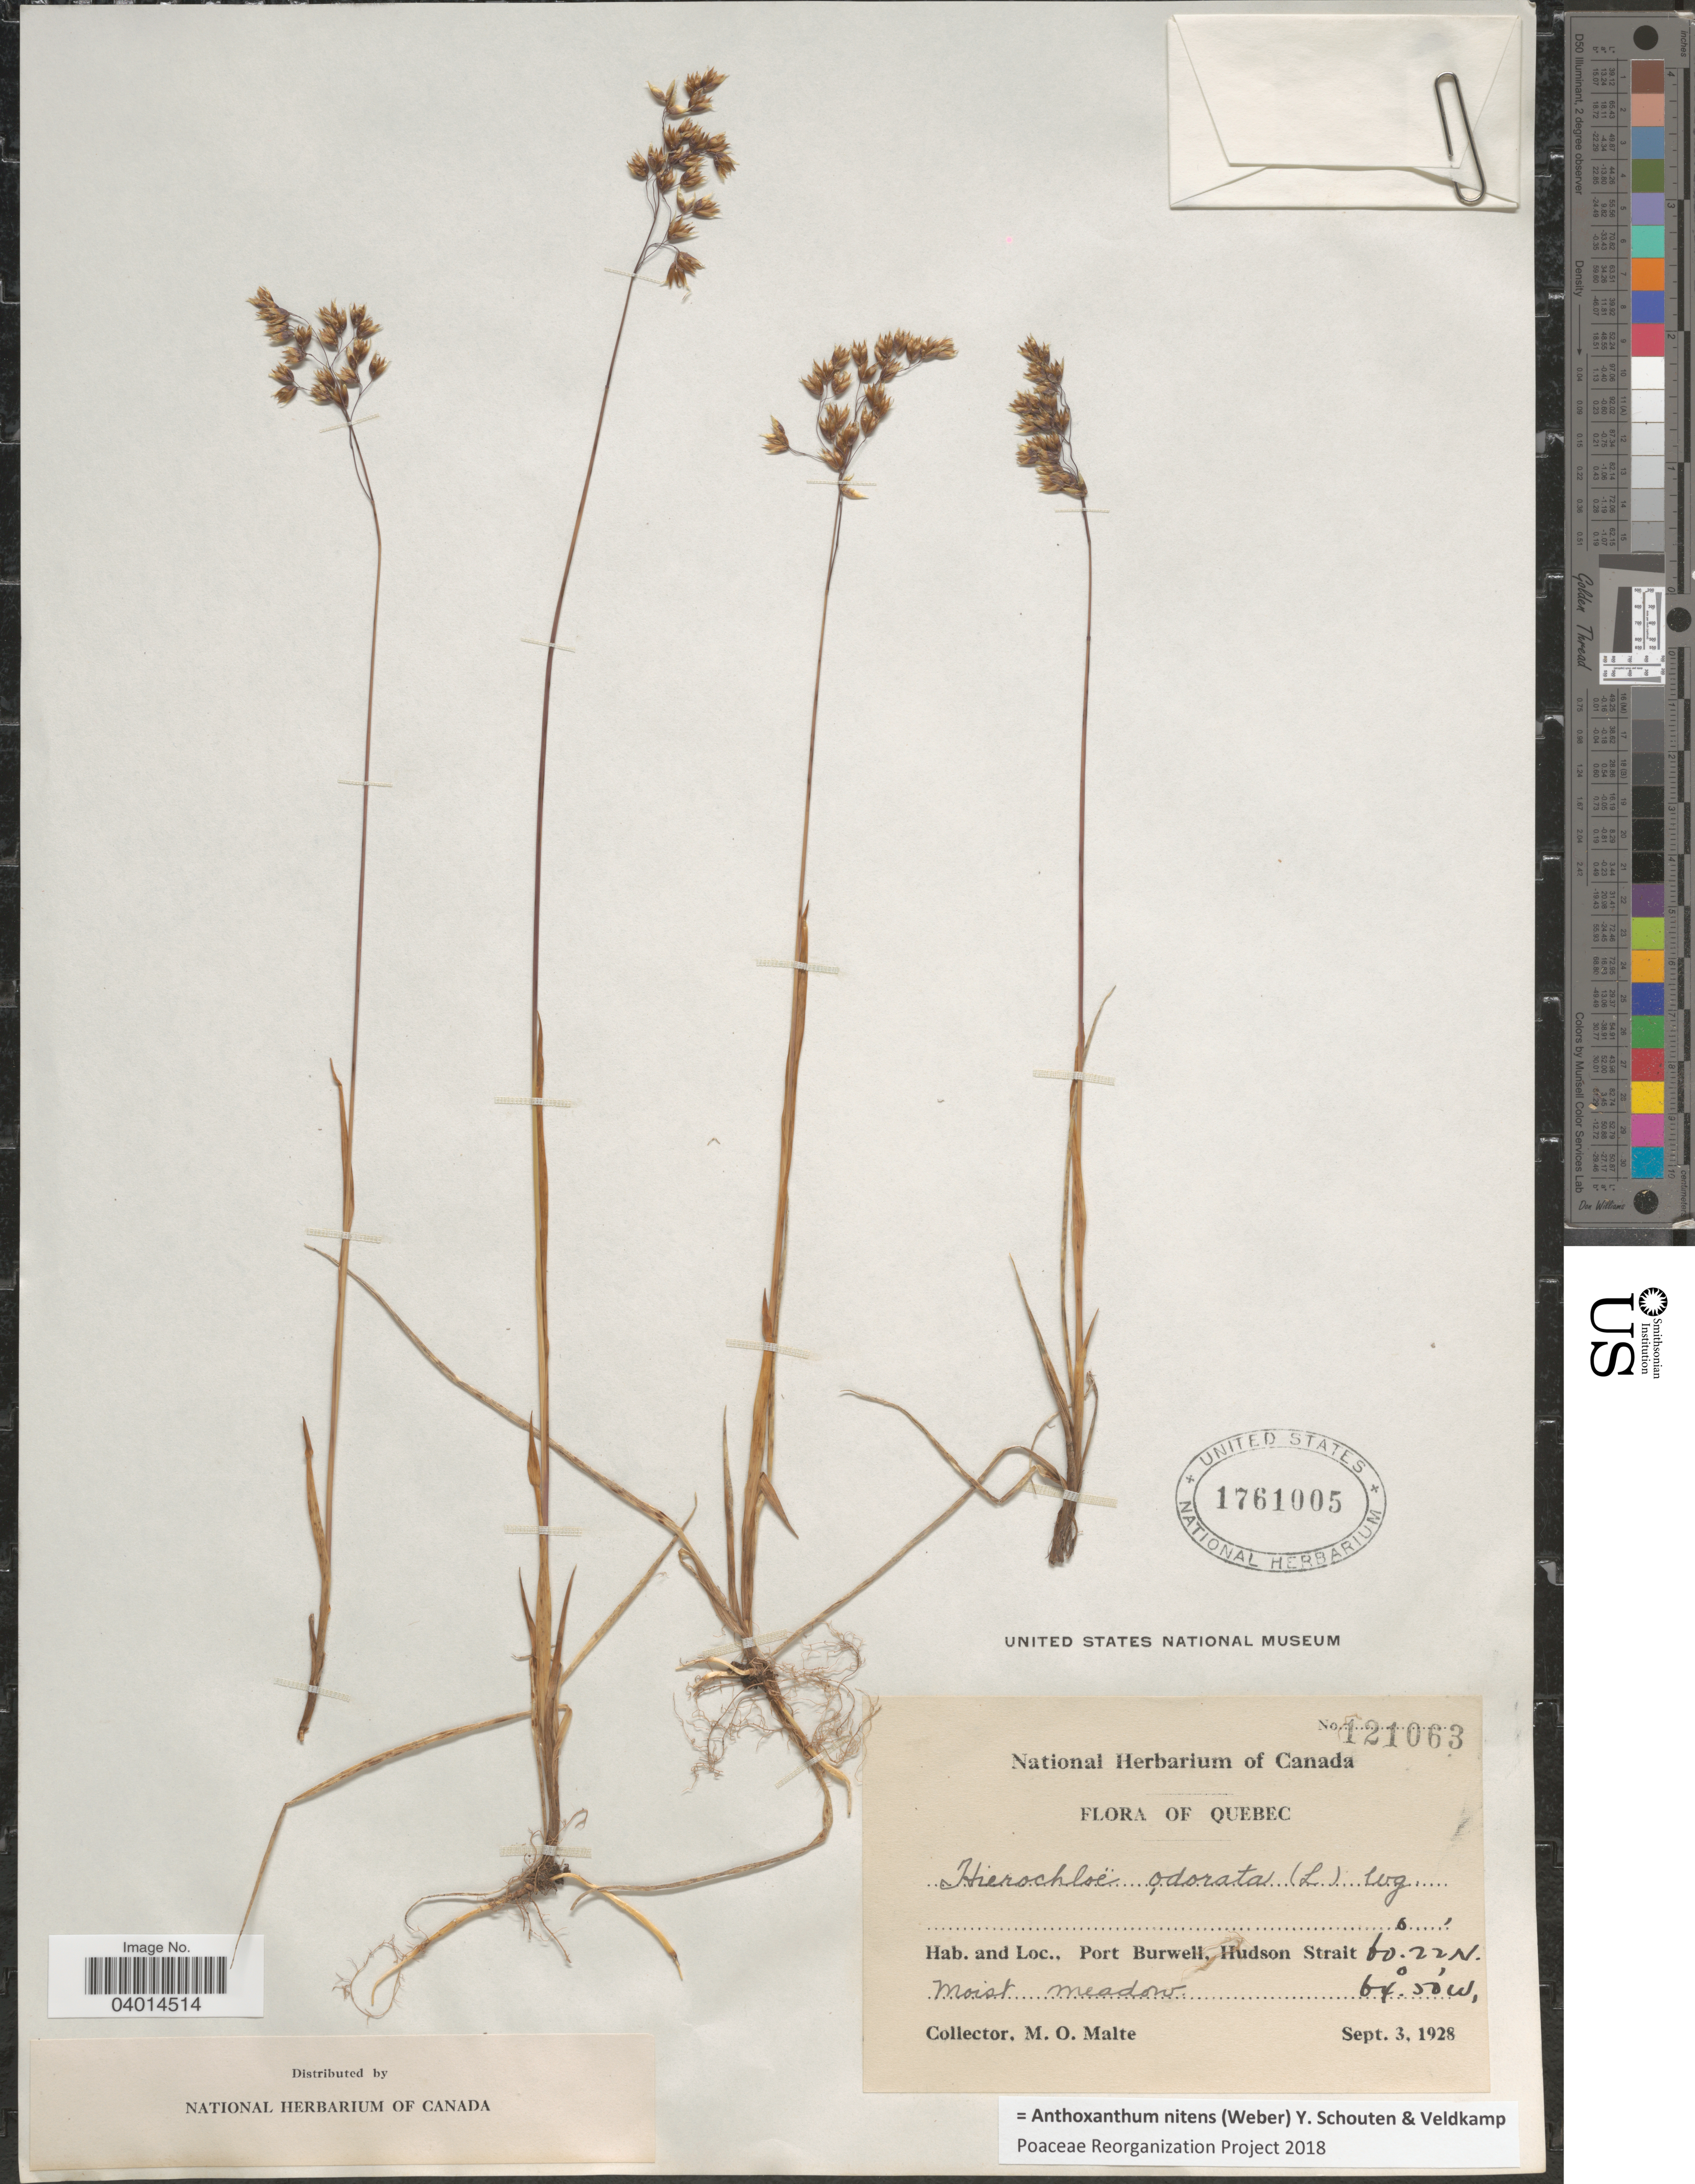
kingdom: Plantae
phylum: Tracheophyta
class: Liliopsida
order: Poales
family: Poaceae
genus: Anthoxanthum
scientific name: Anthoxanthum nitens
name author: (G.H. Weber) R.T.A. Schouten & Veldkamp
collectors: M. O. Malte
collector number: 121063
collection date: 1928-09-03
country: Canada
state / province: Quebec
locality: Port Burwell. Hudson Strait.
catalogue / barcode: US 1761005